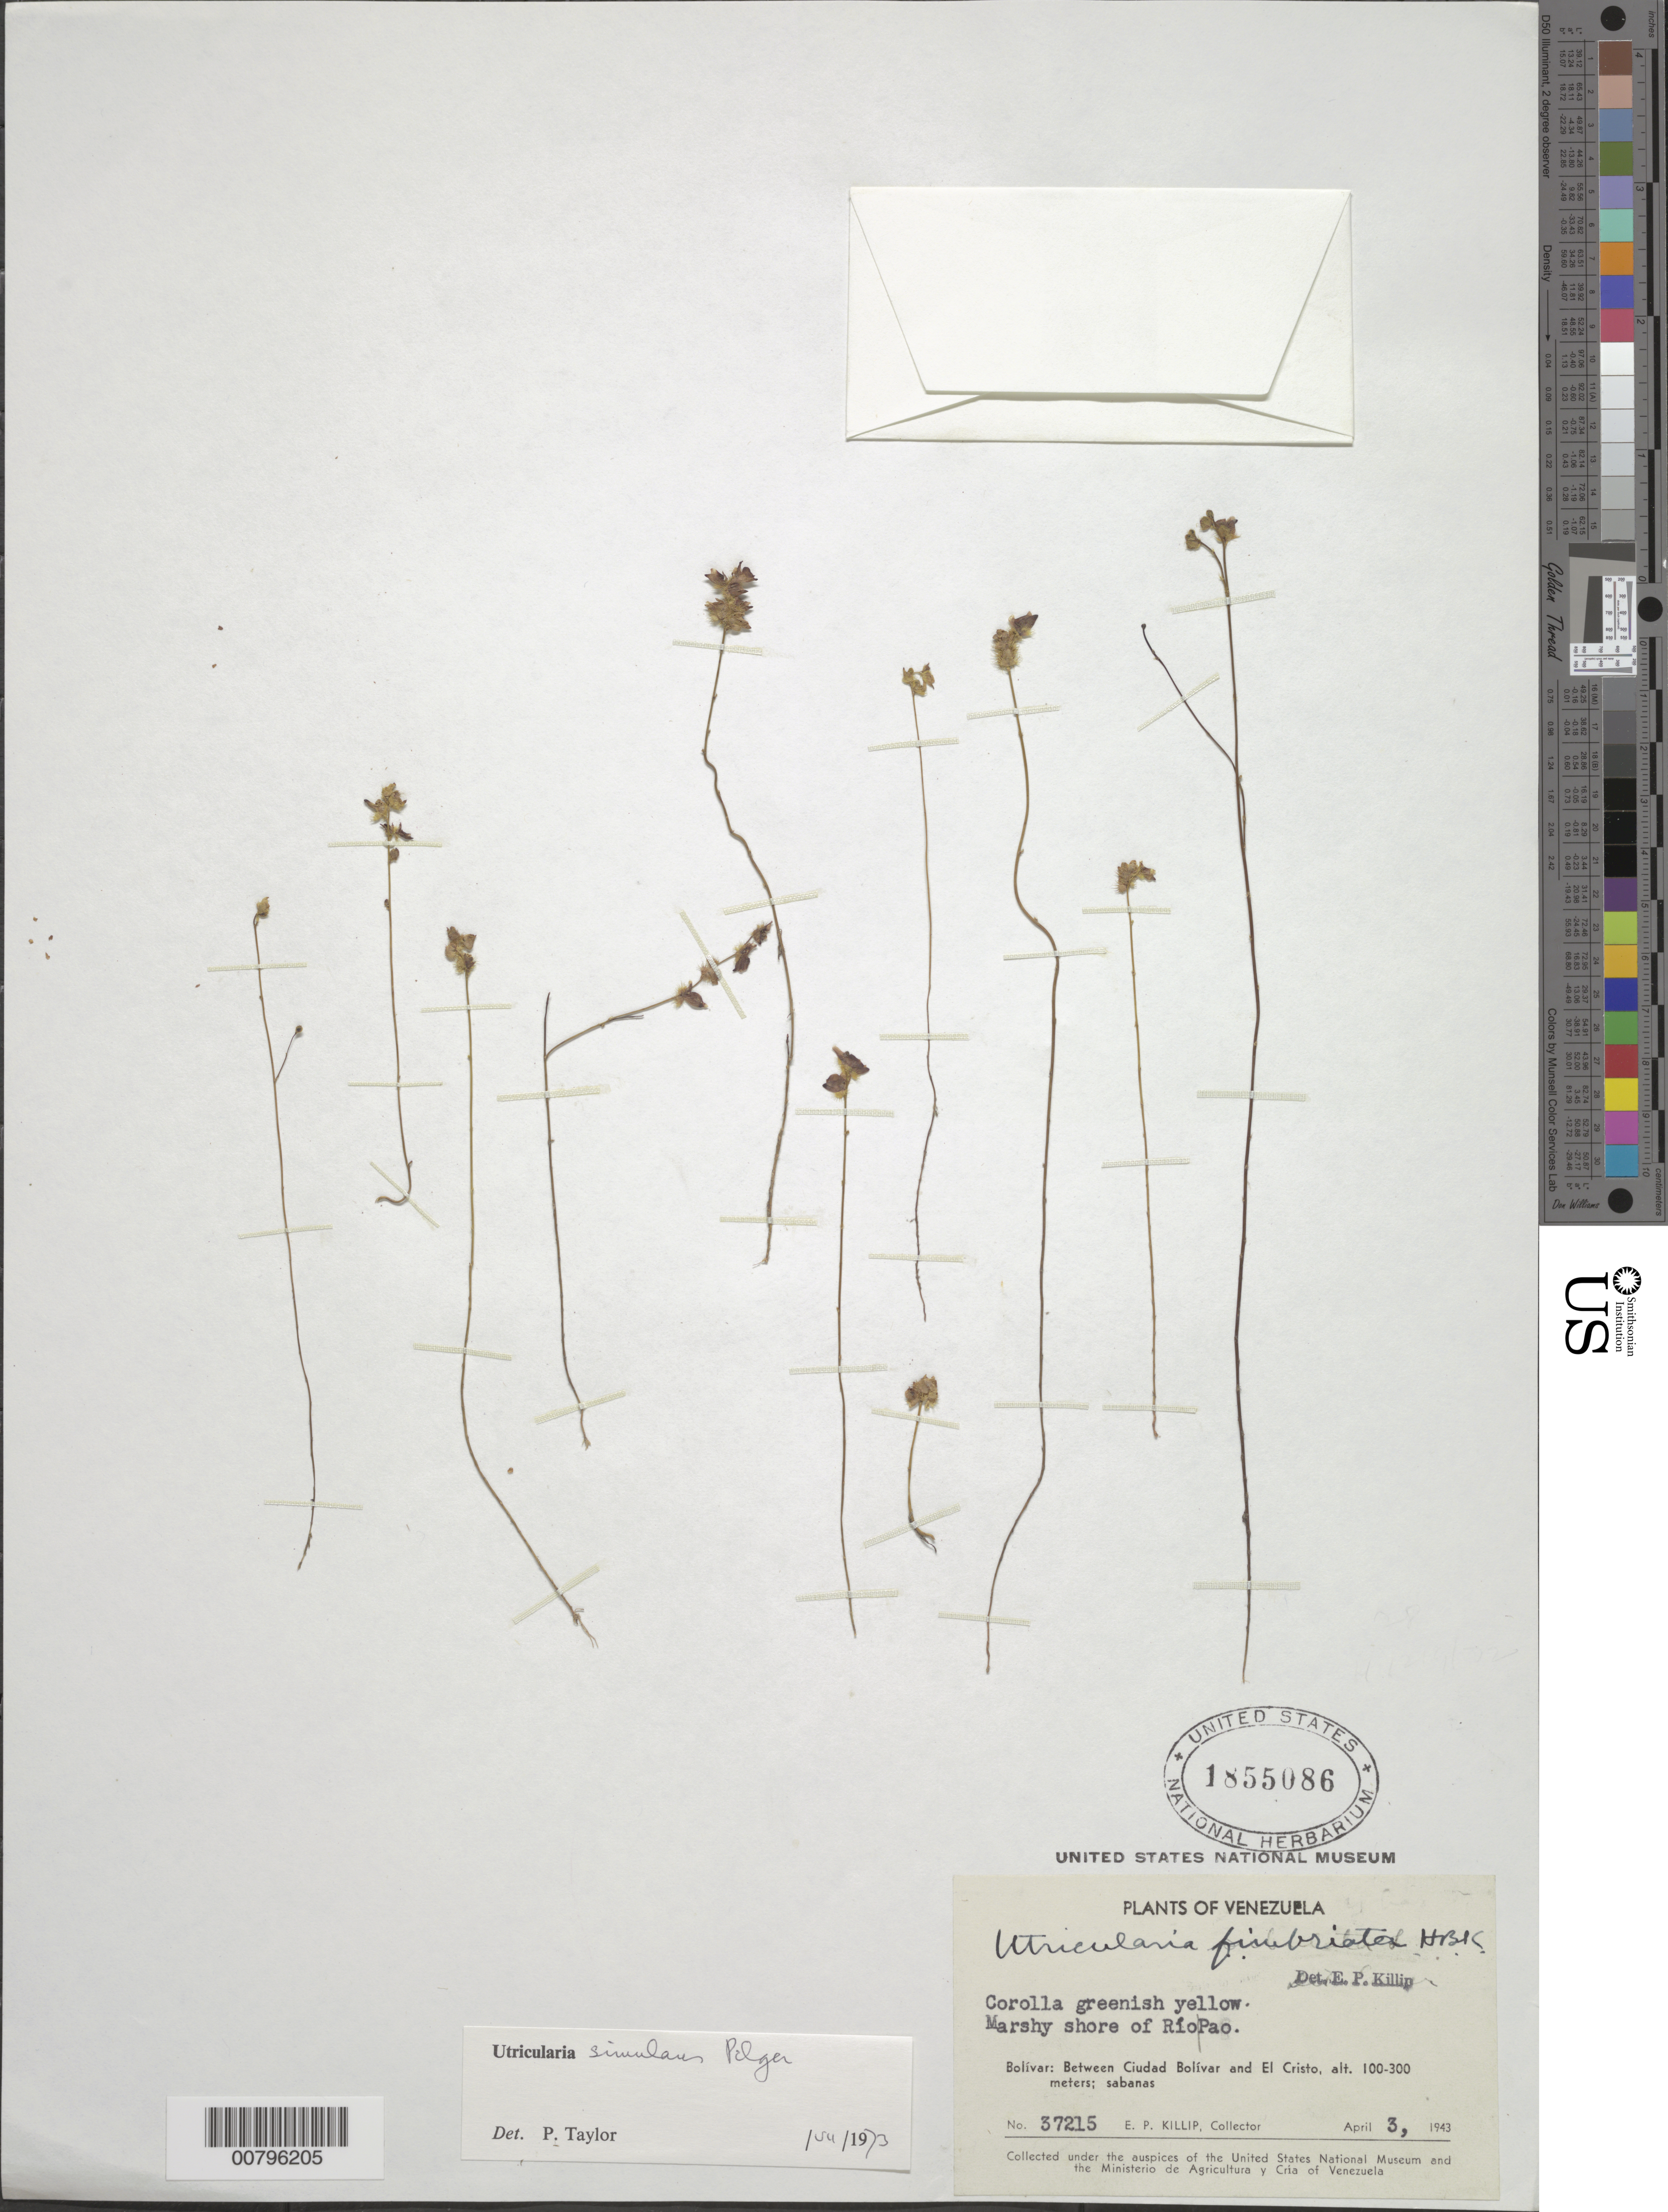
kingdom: Plantae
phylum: Tracheophyta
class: Magnoliopsida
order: Lamiales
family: Lentibulariaceae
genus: Utricularia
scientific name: Utricularia simulans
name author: Pilg.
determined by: Taylor, P.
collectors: E. P. Killip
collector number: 37215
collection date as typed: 3-Apr-43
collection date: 1943-04-03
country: Venezuela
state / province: Bolívar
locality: Río Pao, between Ciudad Bolívar and El Cristo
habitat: Savanna, marshy shore of river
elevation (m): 100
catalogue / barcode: US 1855086